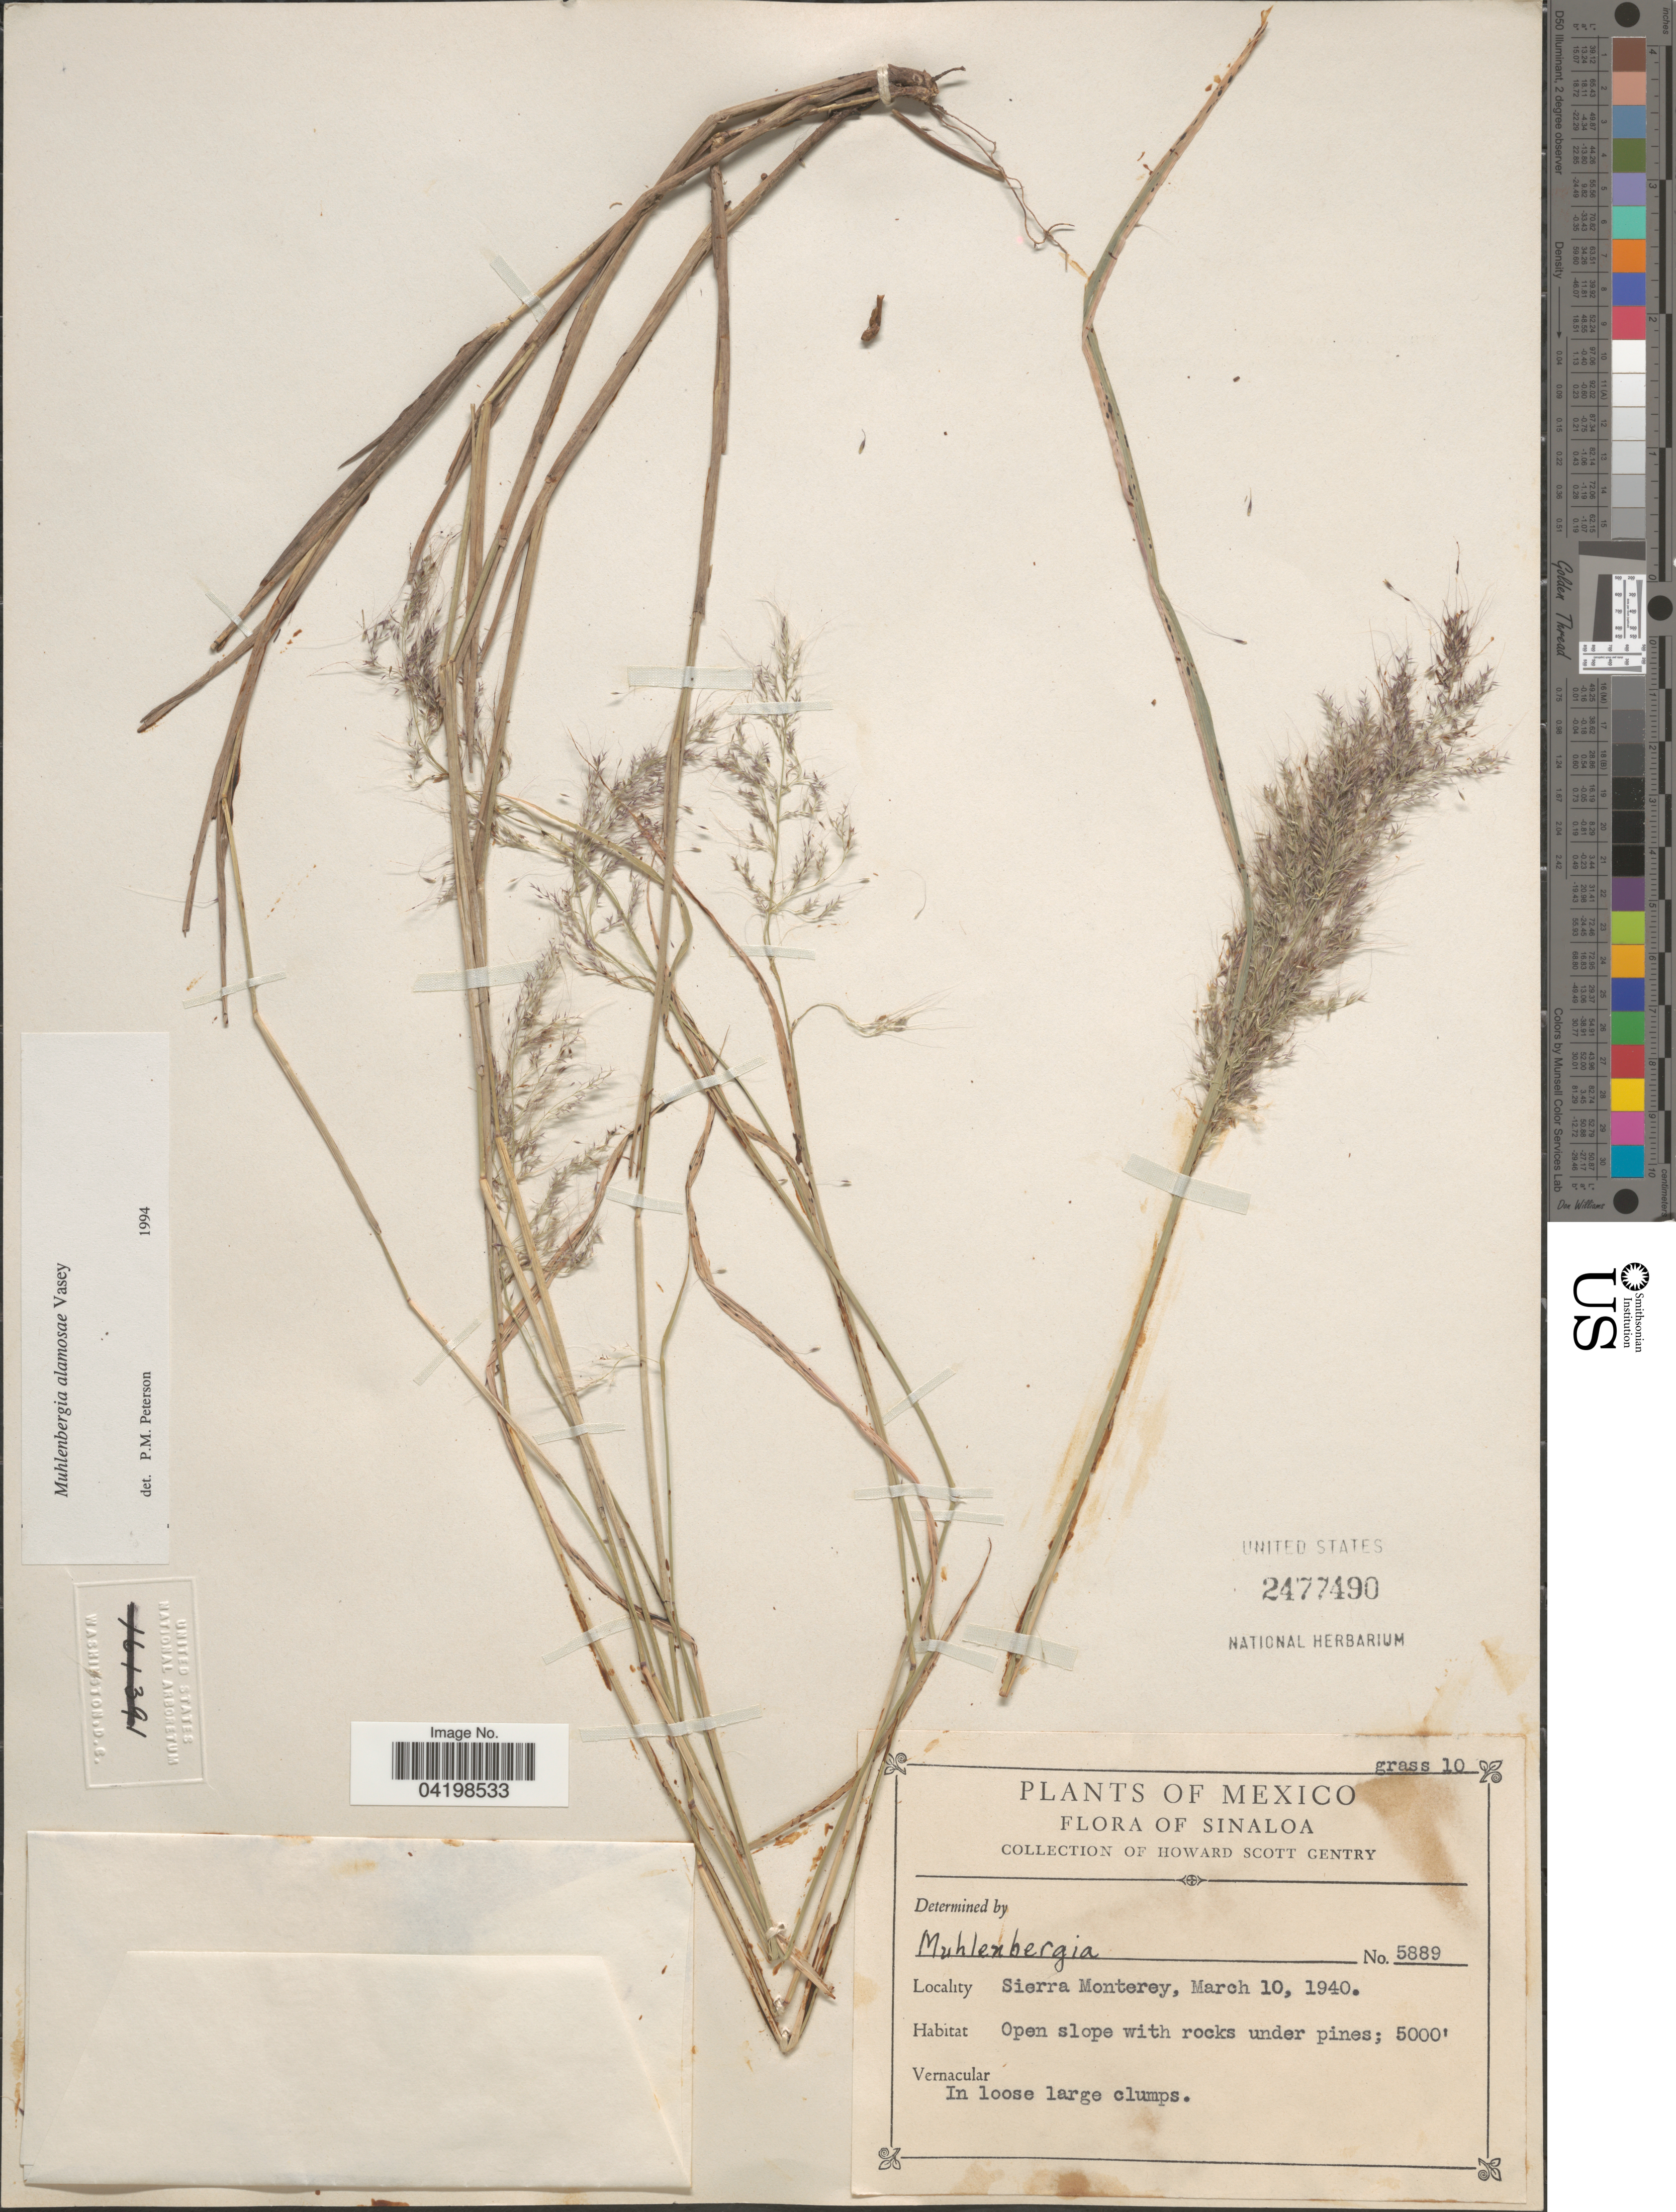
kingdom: Plantae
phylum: Tracheophyta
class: Liliopsida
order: Poales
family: Poaceae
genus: Muhlenbergia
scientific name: Muhlenbergia alamosae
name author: Vasey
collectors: H. S. Gentry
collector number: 5889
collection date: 1940-03-10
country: Mexico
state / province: Sinaloa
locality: Sierra Monterey.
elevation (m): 1524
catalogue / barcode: US 2477490